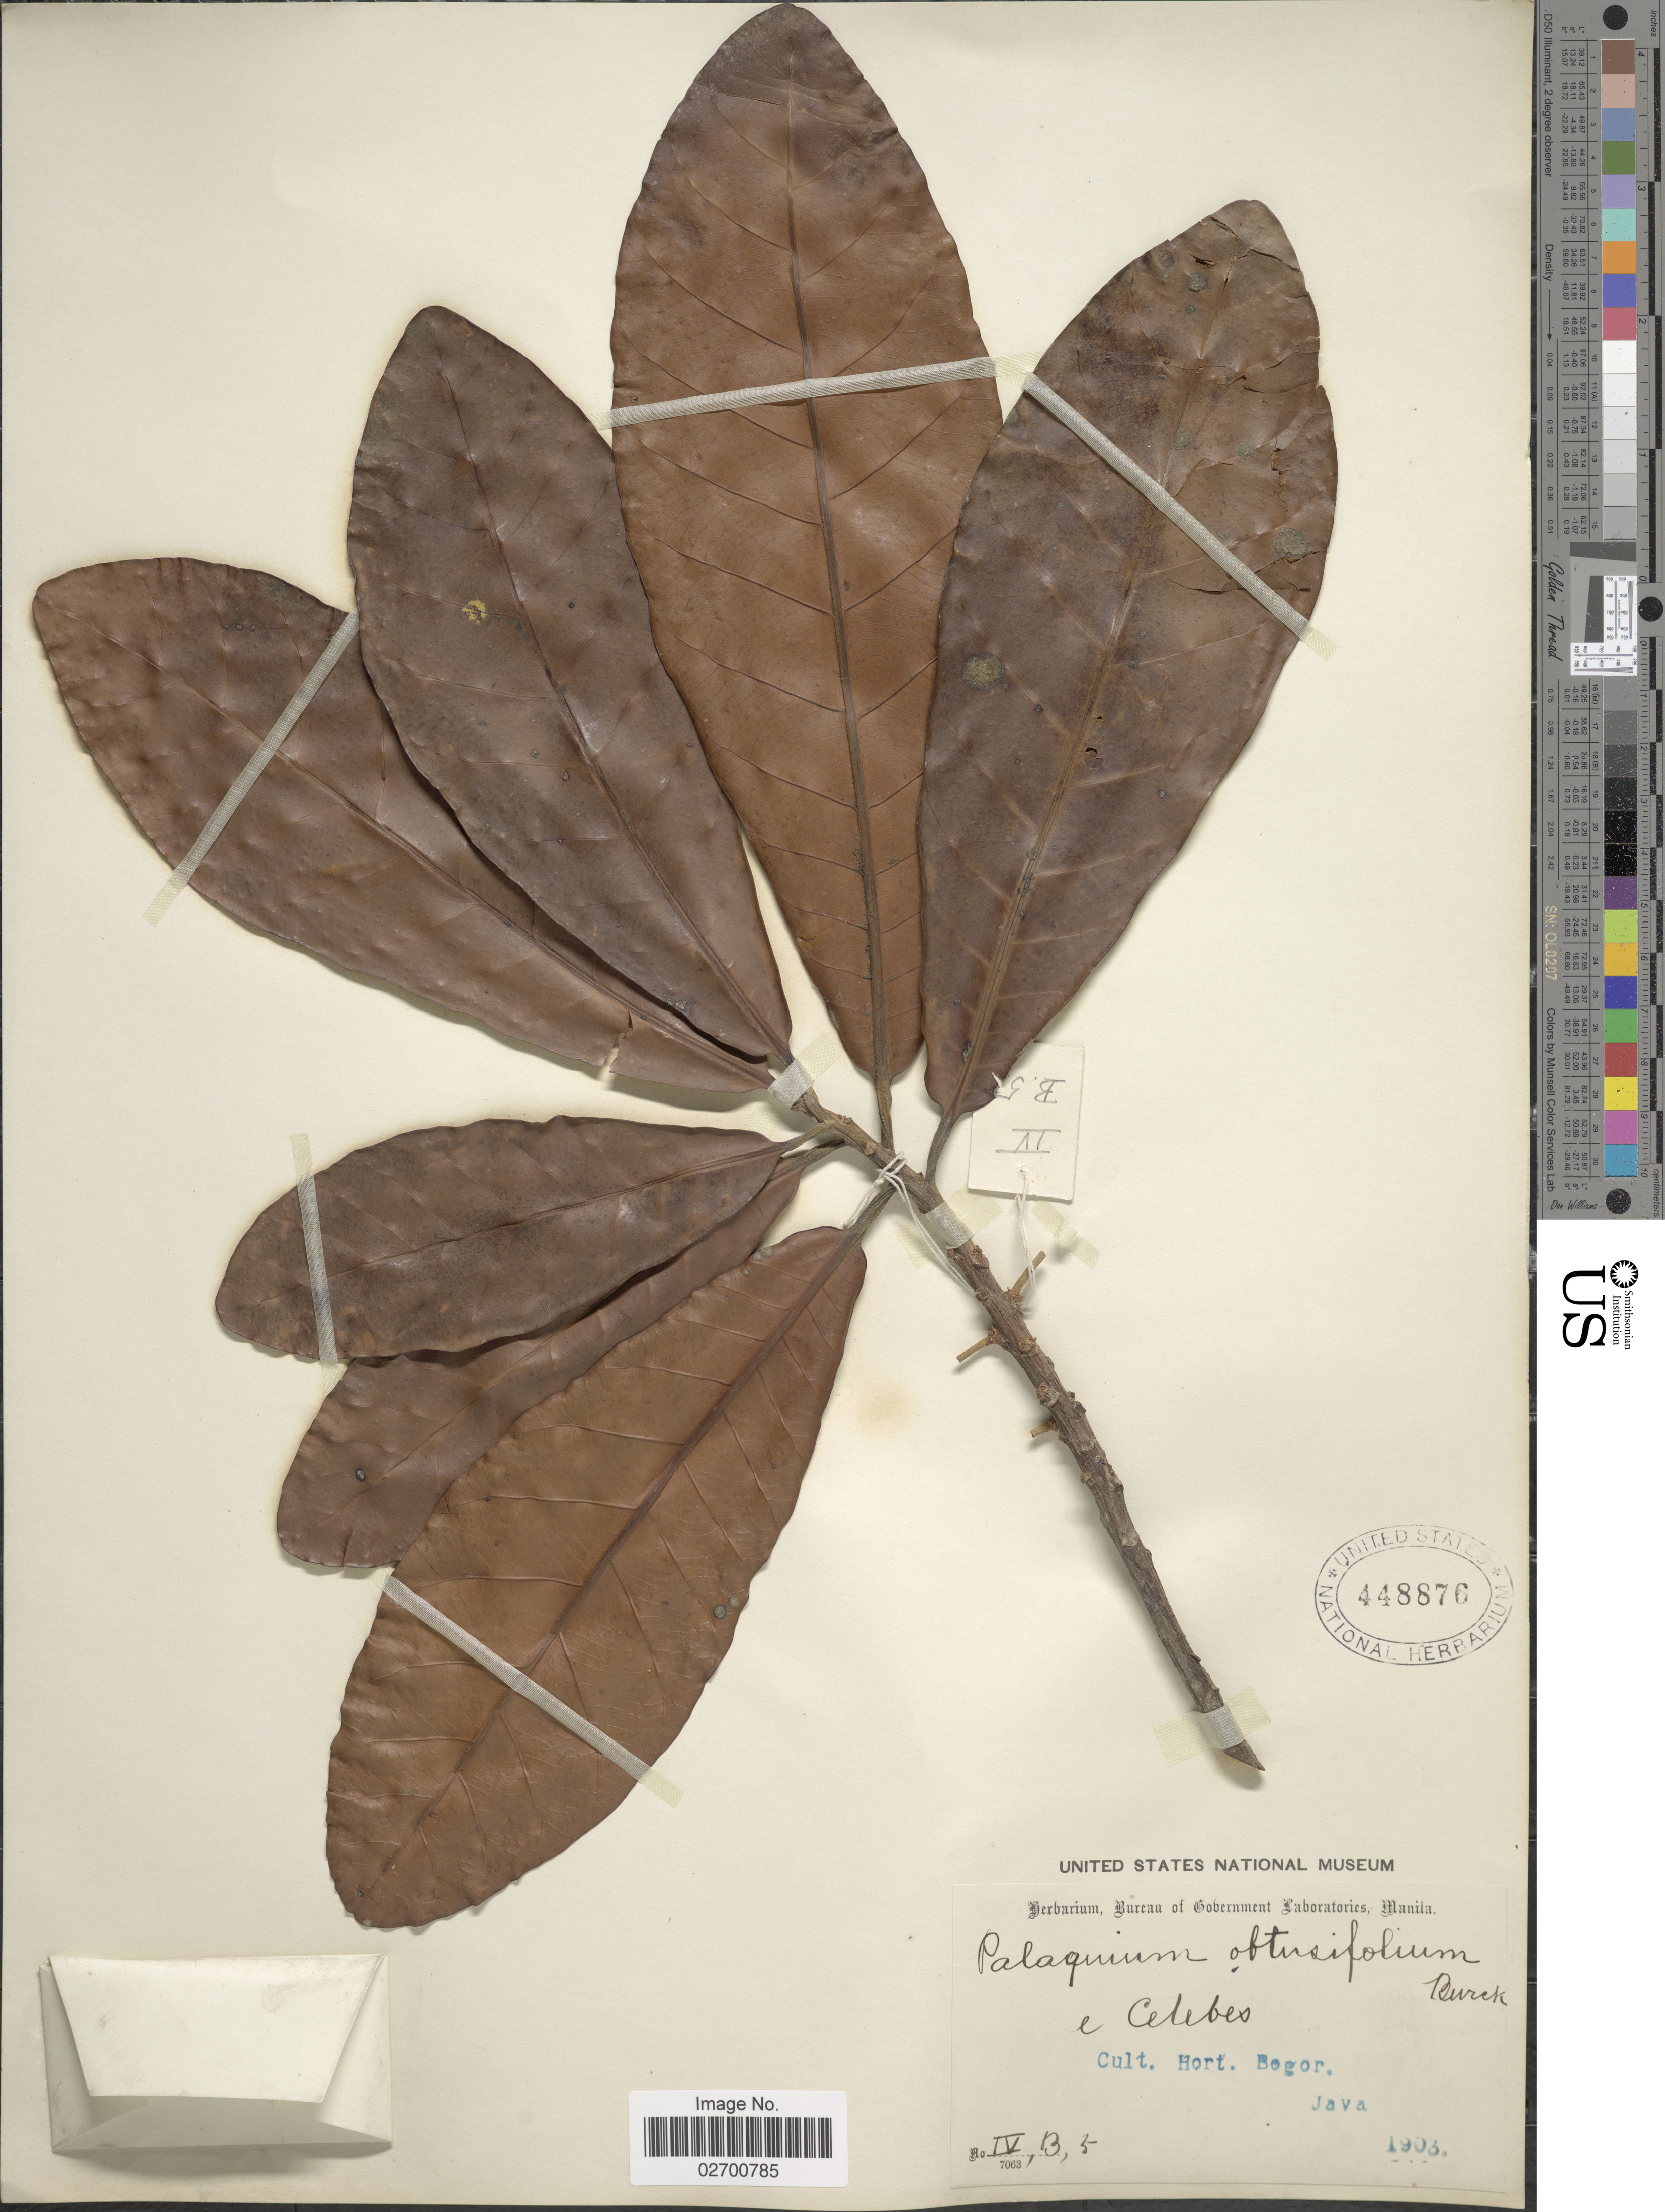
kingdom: Plantae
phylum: Tracheophyta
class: Magnoliopsida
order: Ericales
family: Sapotaceae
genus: Palaquium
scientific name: Palaquium obtusifolium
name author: Burck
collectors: Ex herb. Bureau of Government Laboratories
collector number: IV,B,5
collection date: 1903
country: Indonesia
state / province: Java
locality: Cult. Hort. Bogor. e Celebes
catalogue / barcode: US 448876